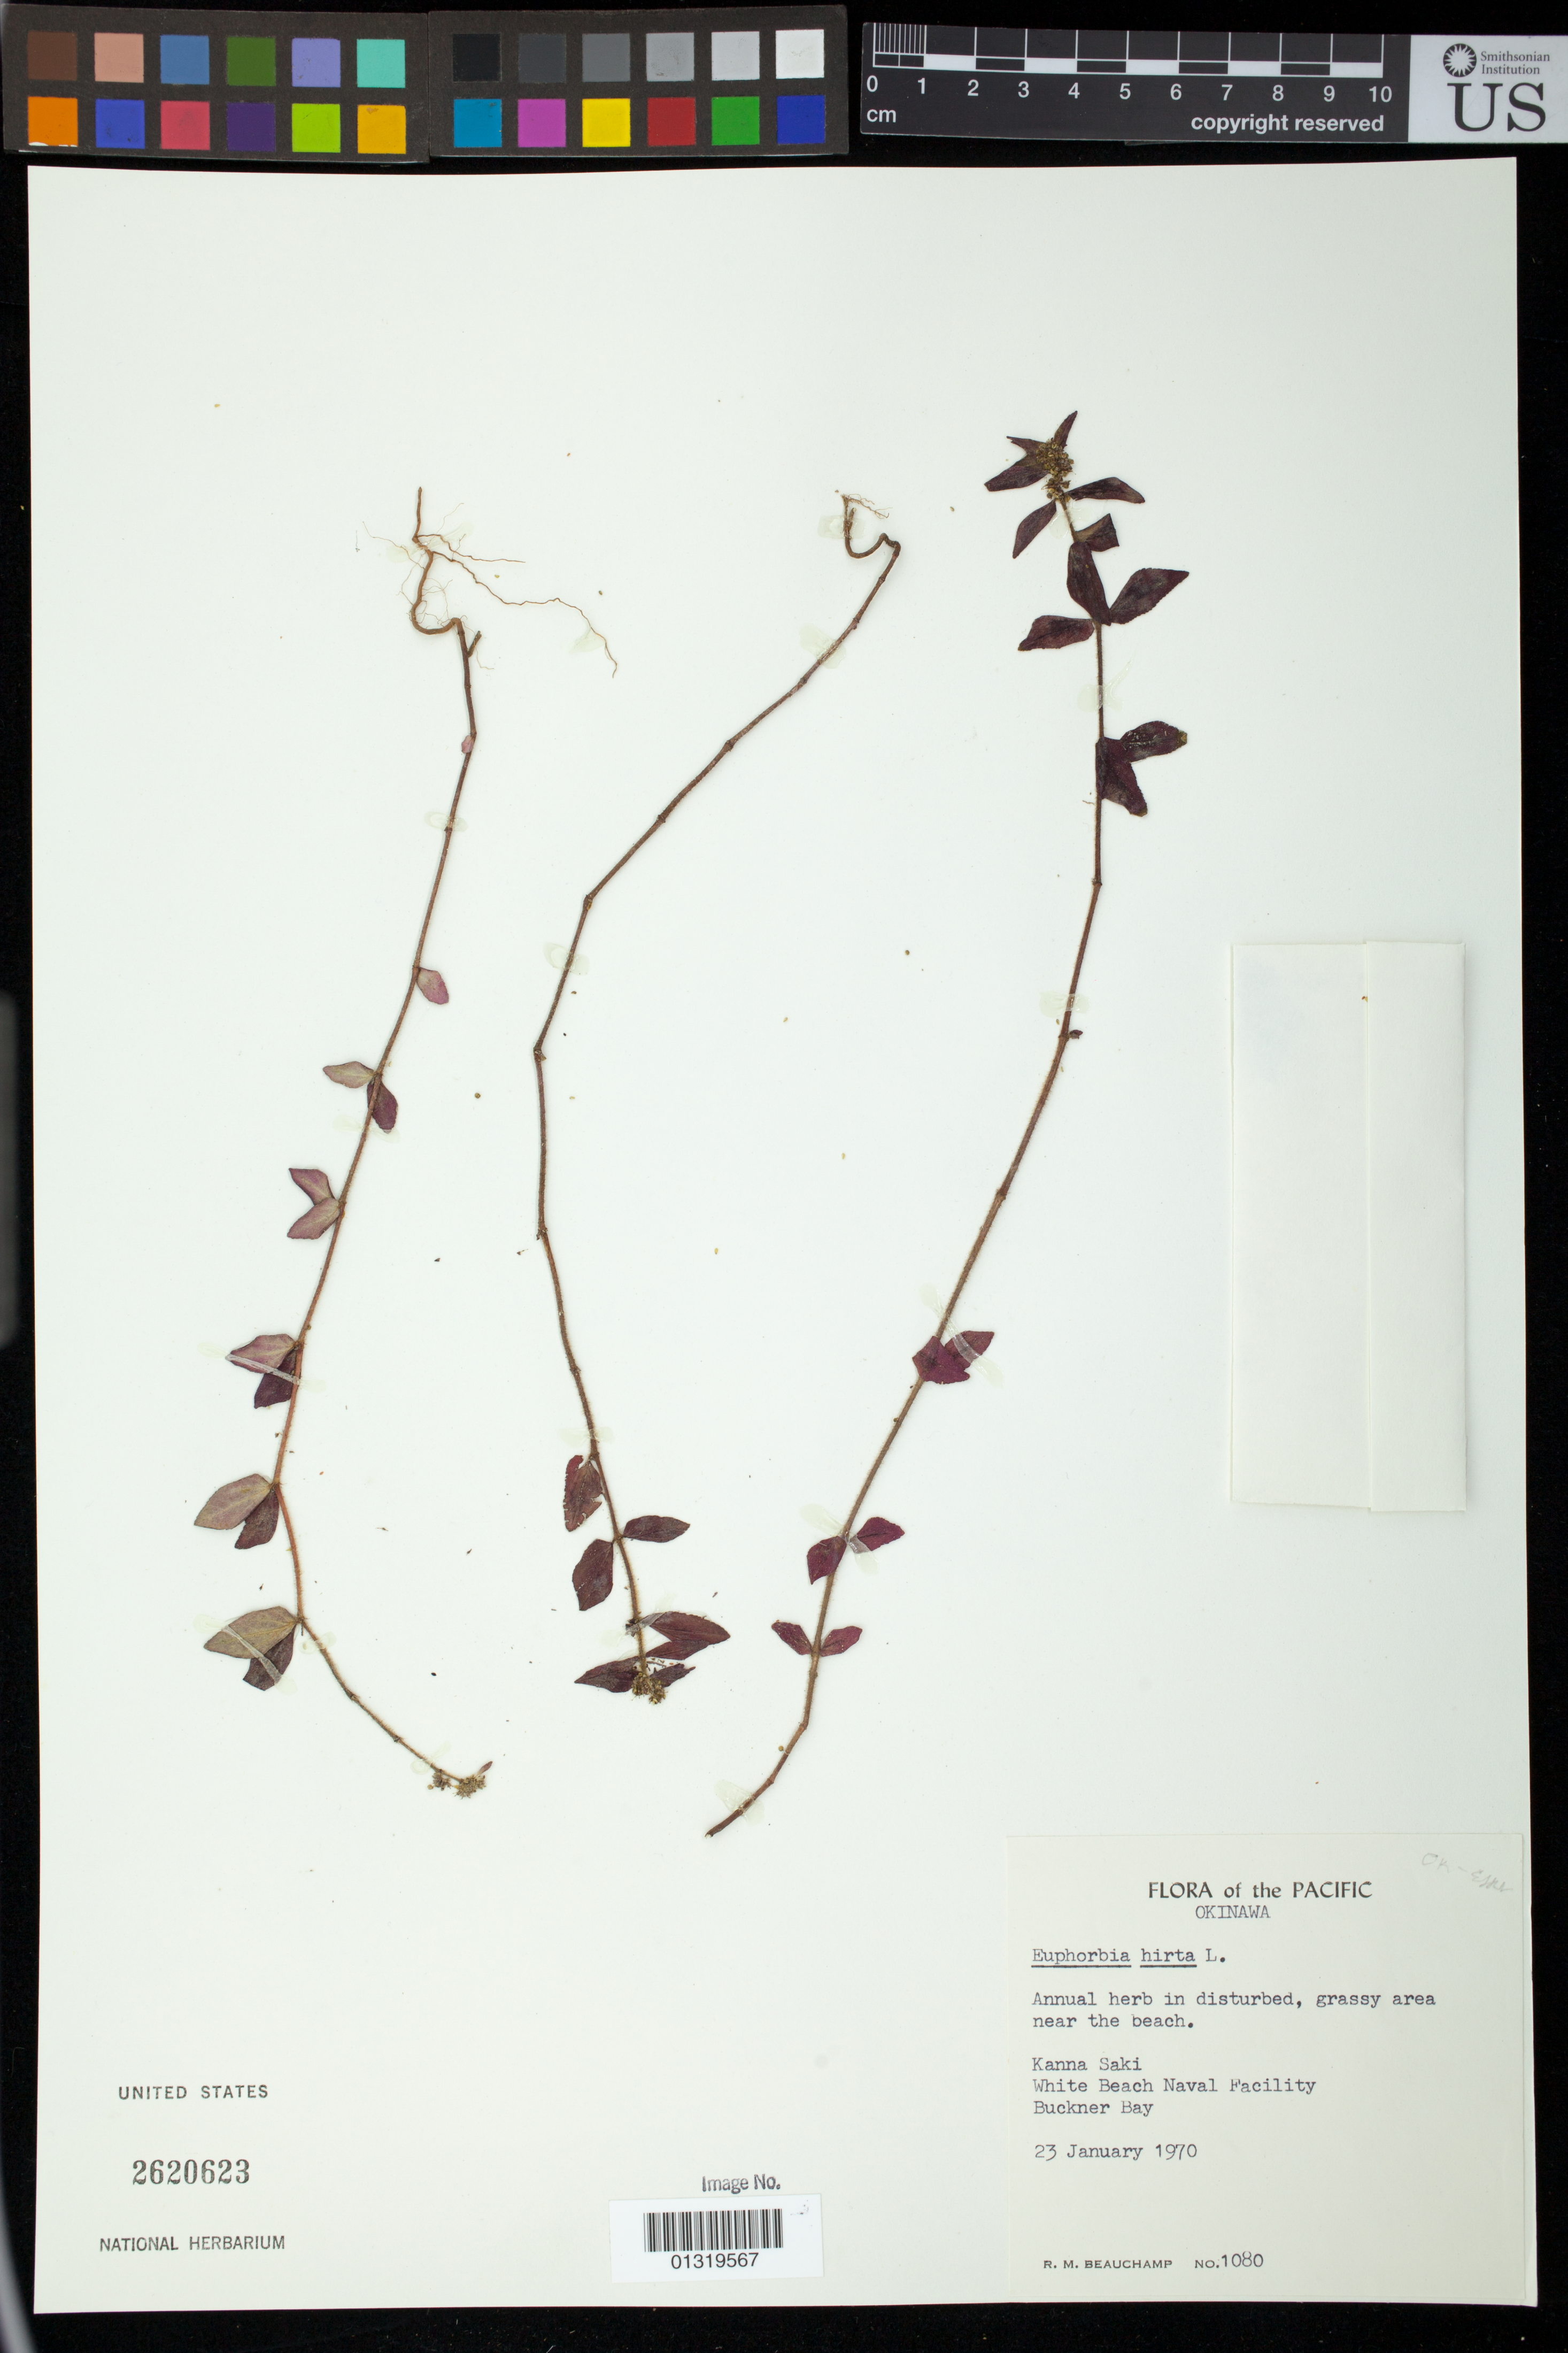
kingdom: Plantae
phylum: Tracheophyta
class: Magnoliopsida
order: Malpighiales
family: Euphorbiaceae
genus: Euphorbia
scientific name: Euphorbia hirta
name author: L.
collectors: R. Beauchamp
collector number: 1080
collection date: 1970-01-23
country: Japan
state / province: Okinawa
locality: Kanna Saki White Beach Naval Facility Buckner Bay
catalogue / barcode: US 2620623